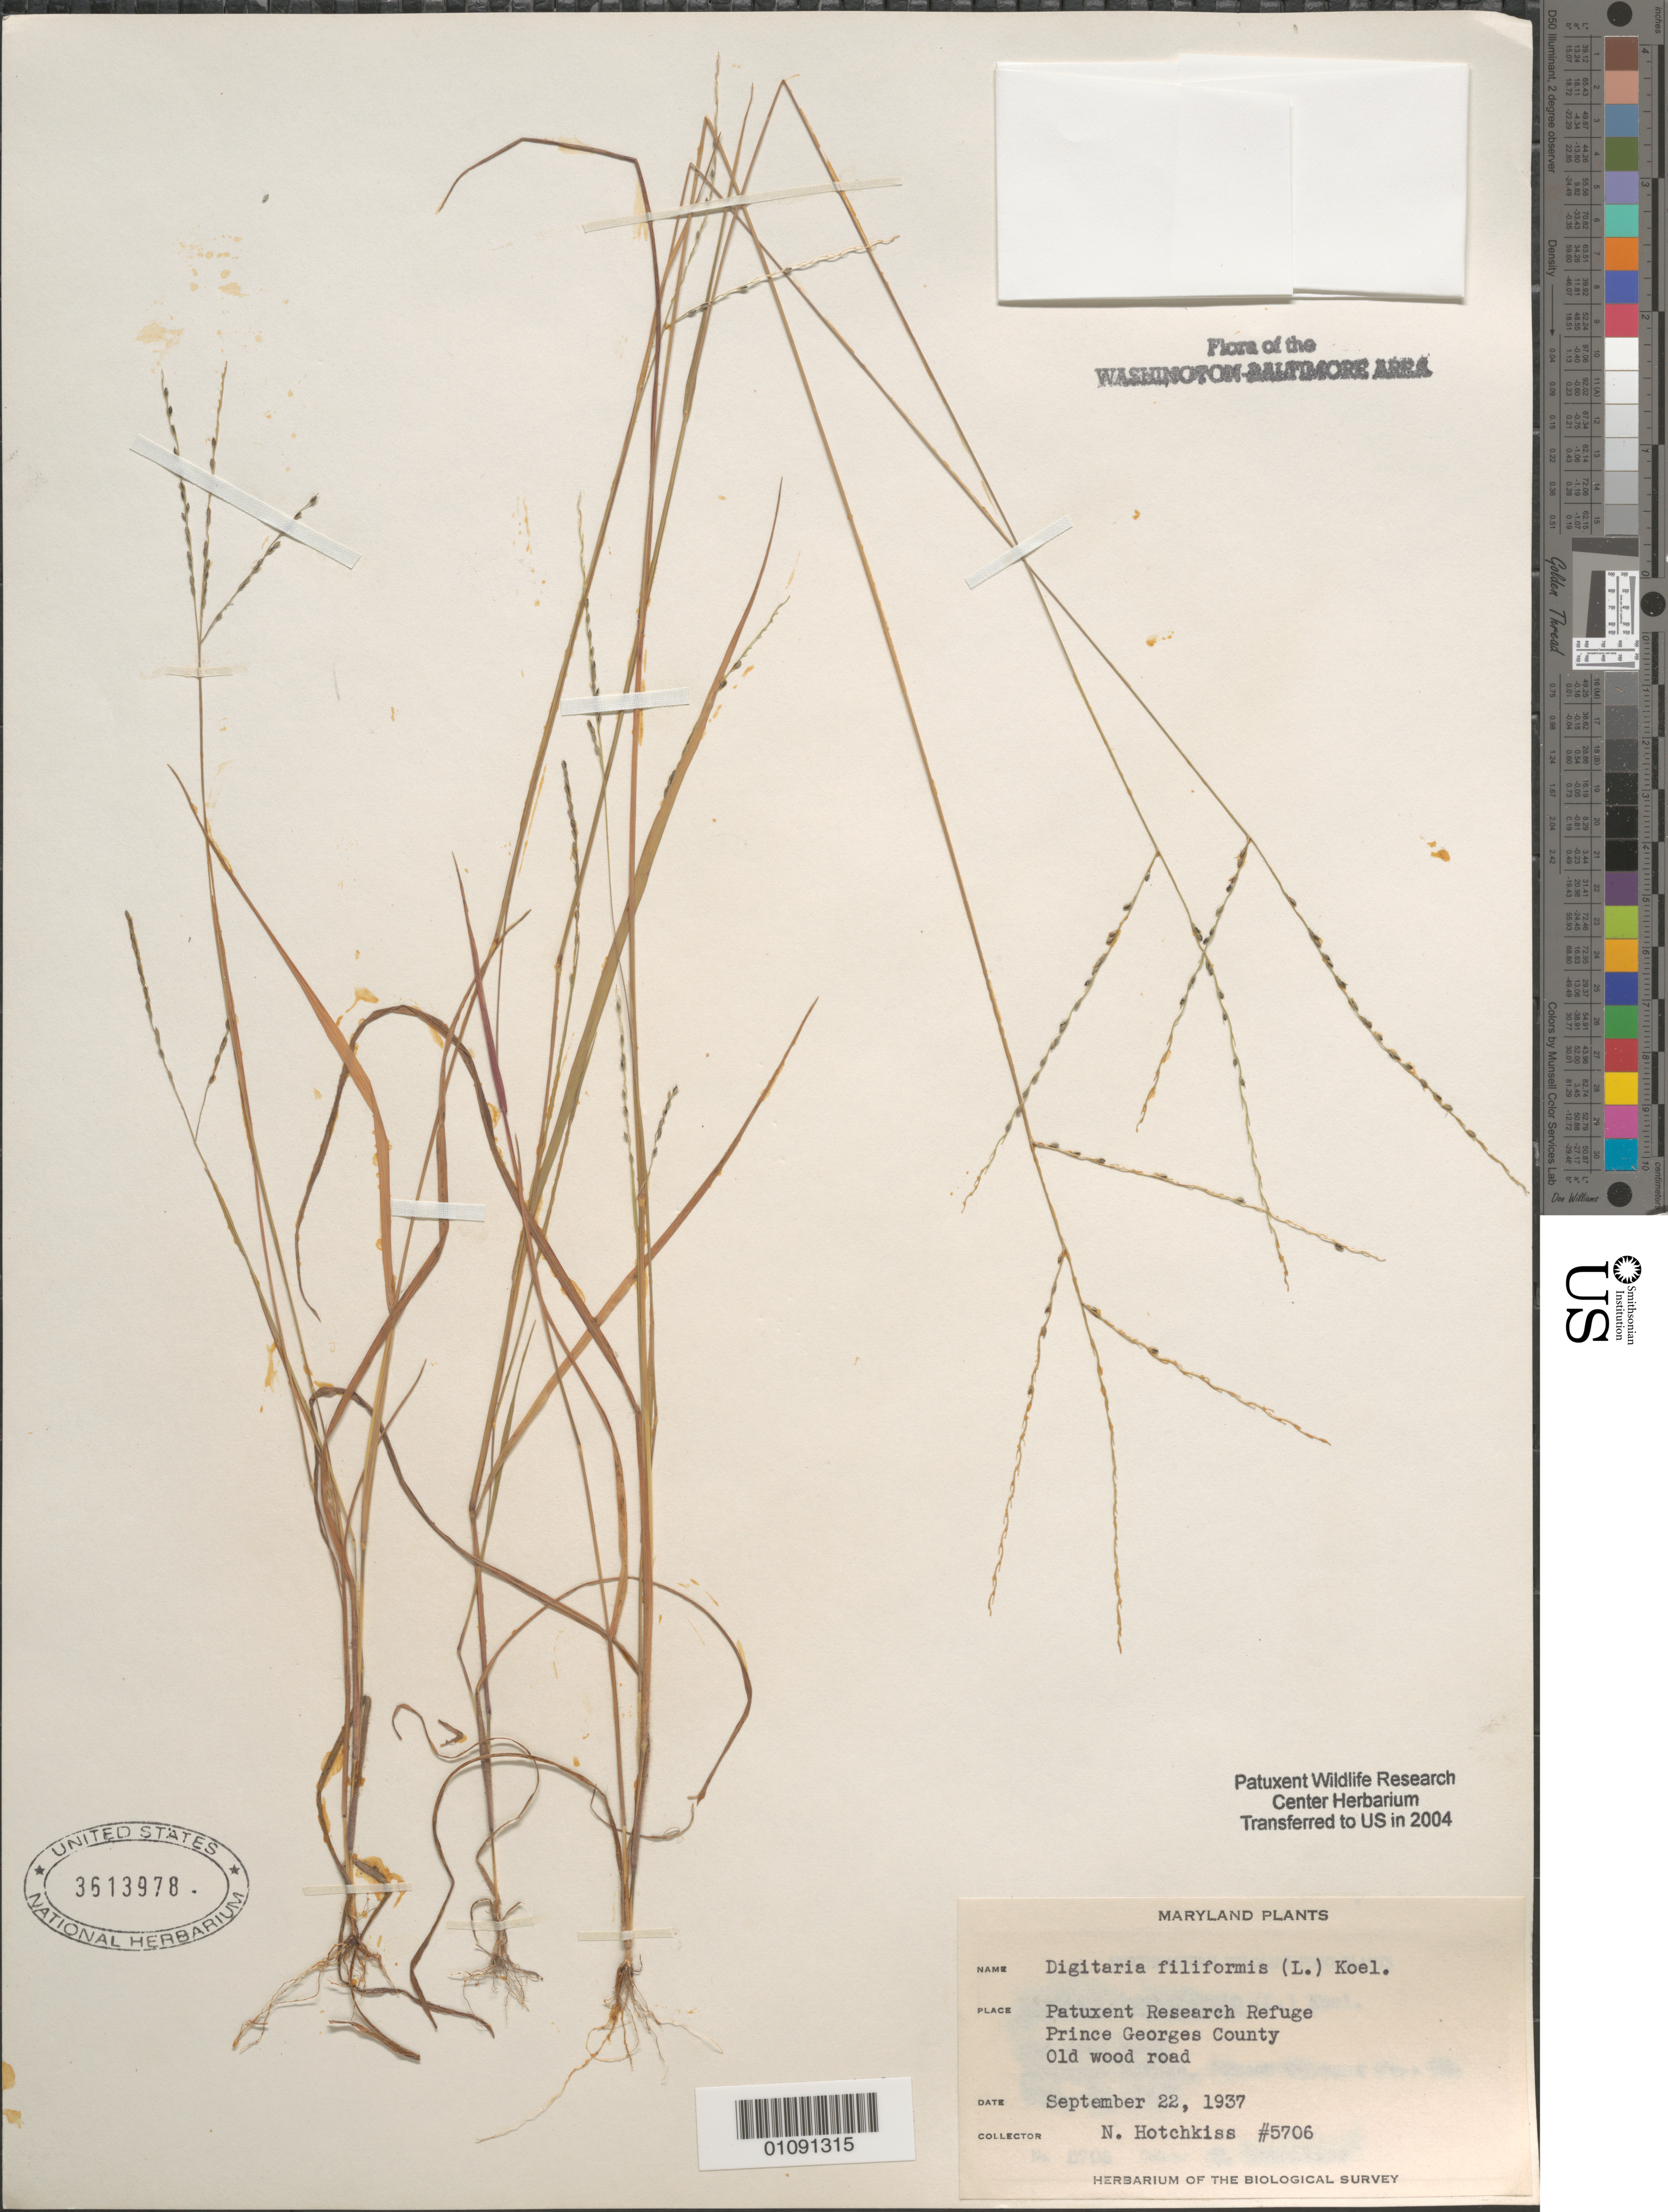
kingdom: Plantae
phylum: Tracheophyta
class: Liliopsida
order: Poales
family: Poaceae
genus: Digitaria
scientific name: Digitaria filiformis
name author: (L.) Koeler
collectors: N. Hotchkiss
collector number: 5706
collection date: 1937-09-22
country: United States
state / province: Maryland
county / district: Prince George's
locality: Patuxent Wildlife Refuge.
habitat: Old wood[ed] road.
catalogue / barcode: US 3613978